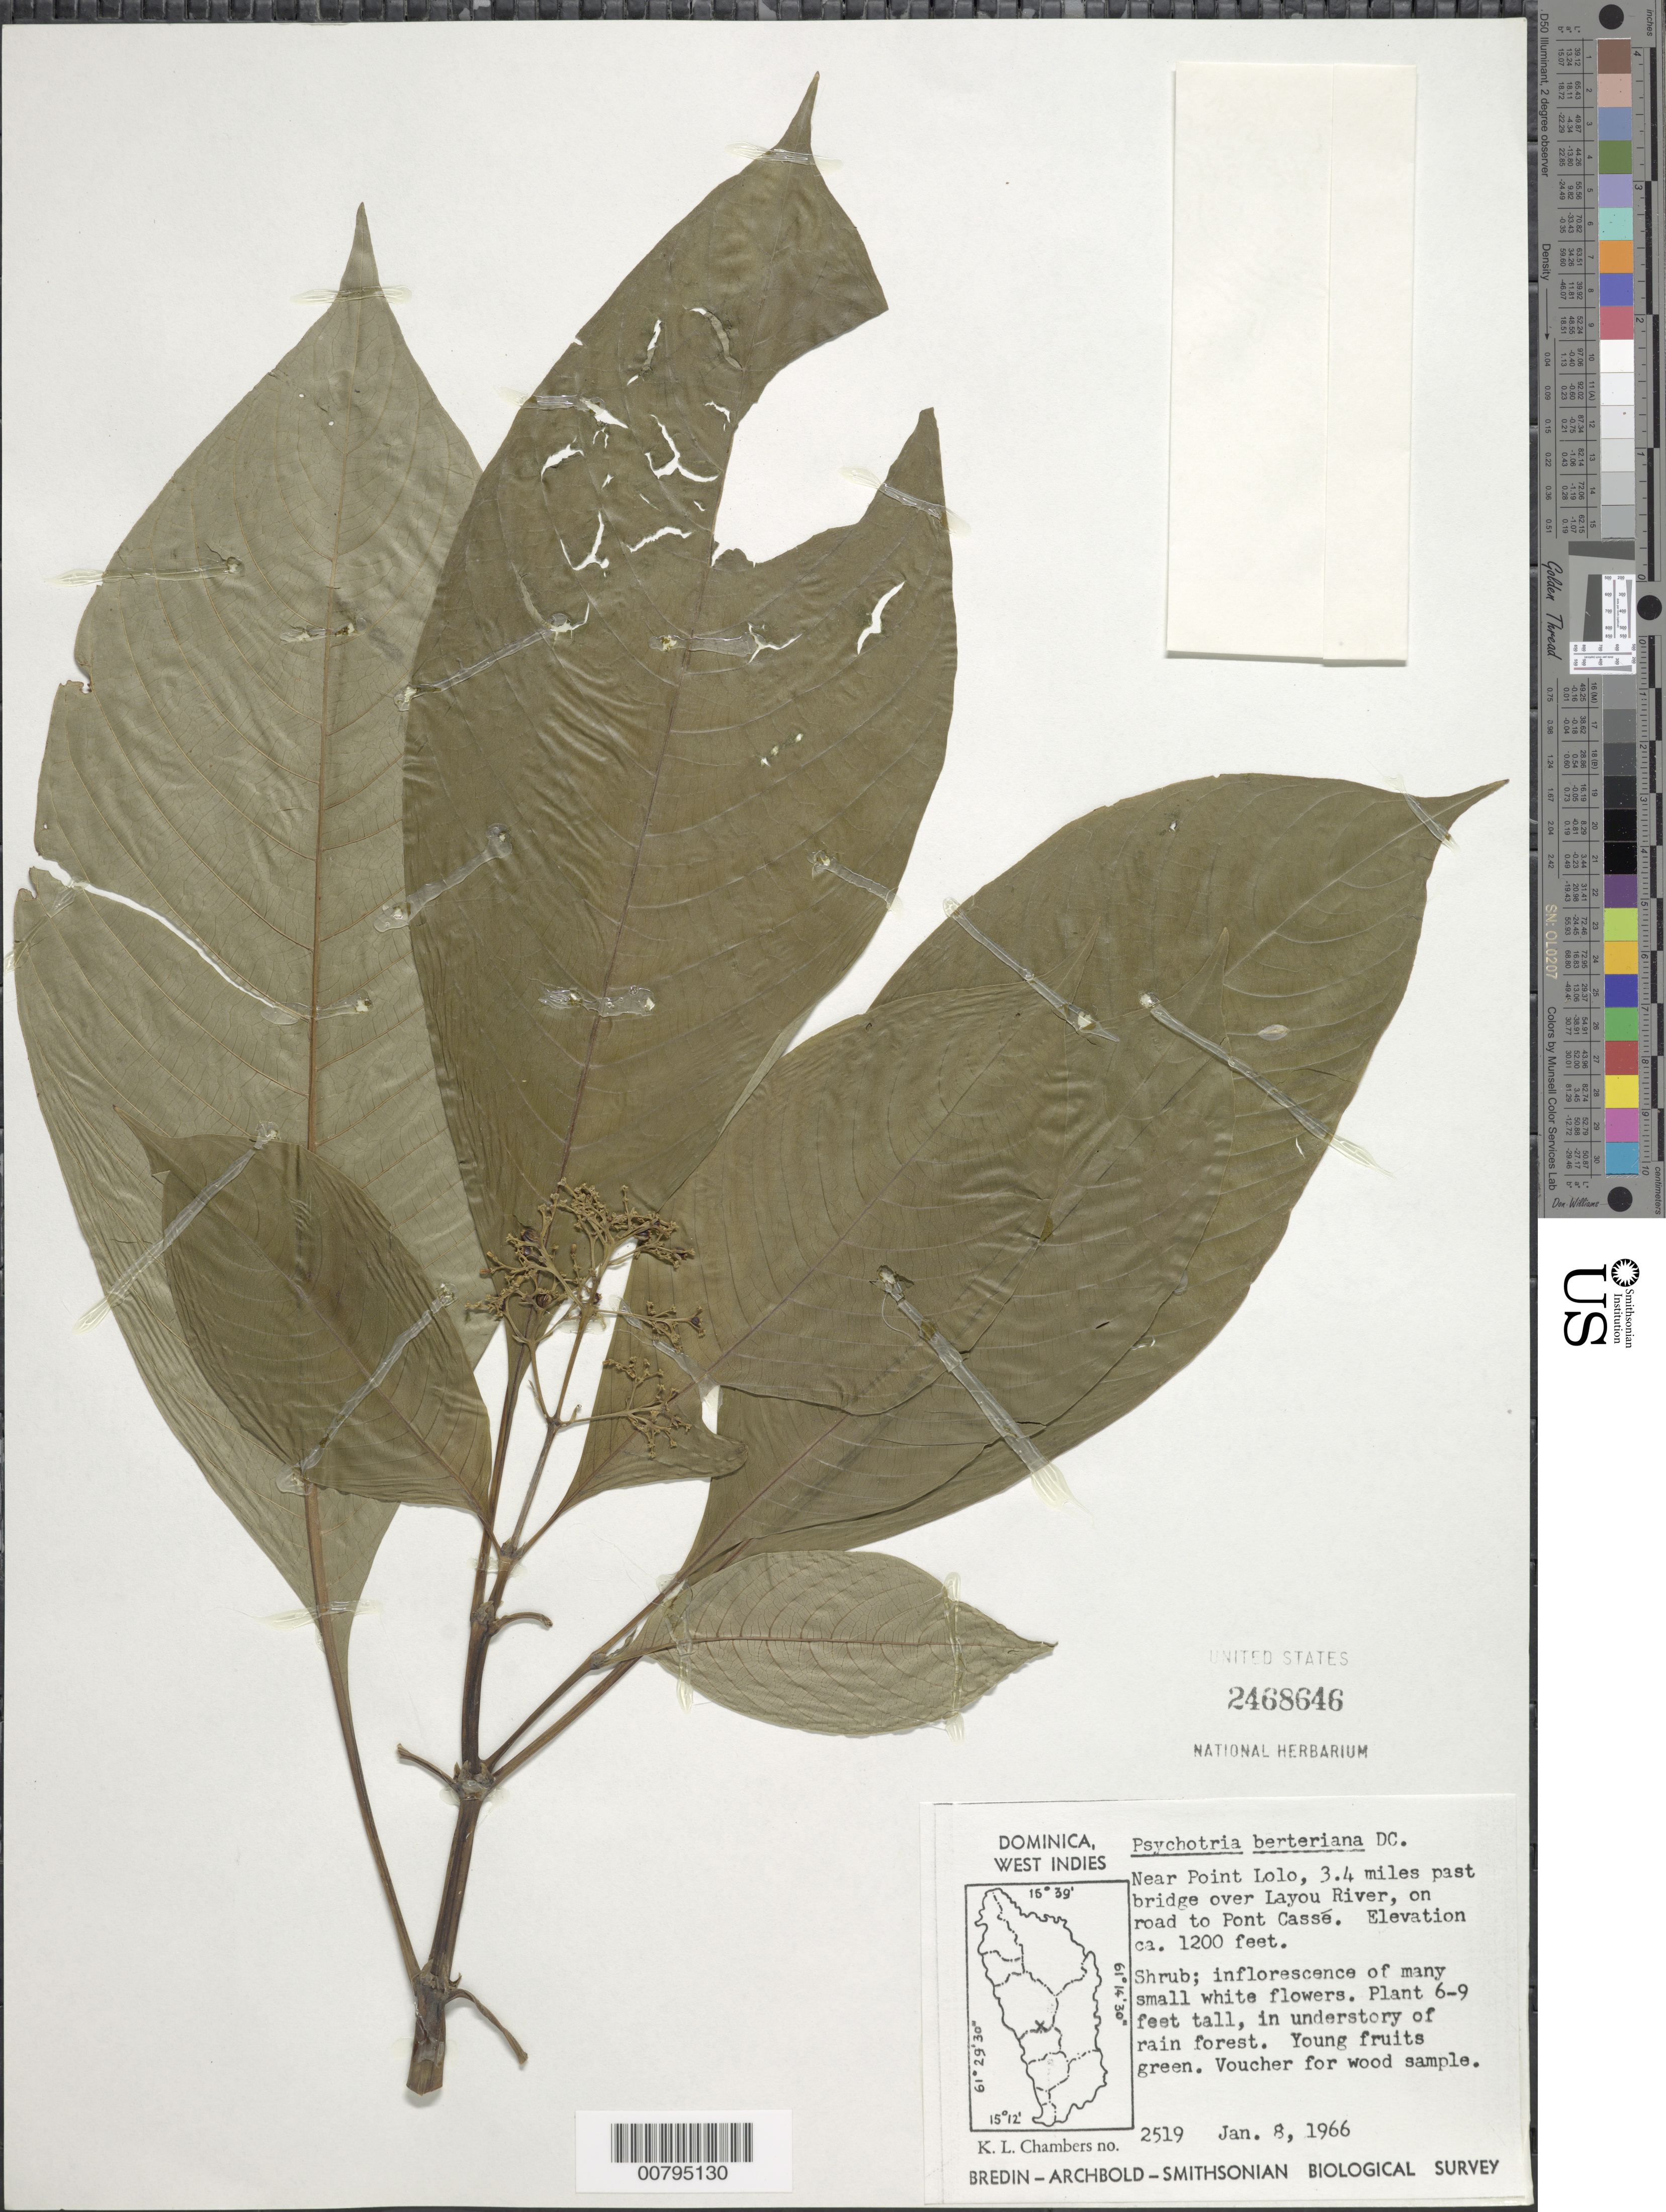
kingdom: Plantae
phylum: Tracheophyta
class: Magnoliopsida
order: Gentianales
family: Rubiaceae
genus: Psychotria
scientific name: Psychotria berteroana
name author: DC.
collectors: K. L. Chambers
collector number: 2519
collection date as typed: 08 Jan 1966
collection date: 1966-01-08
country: Dominica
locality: Near Point Lolo, 3.4 mi. past bridge over Layou River on road to Pont Cassé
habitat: In understory of rainforest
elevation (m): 366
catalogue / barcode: US 2468646